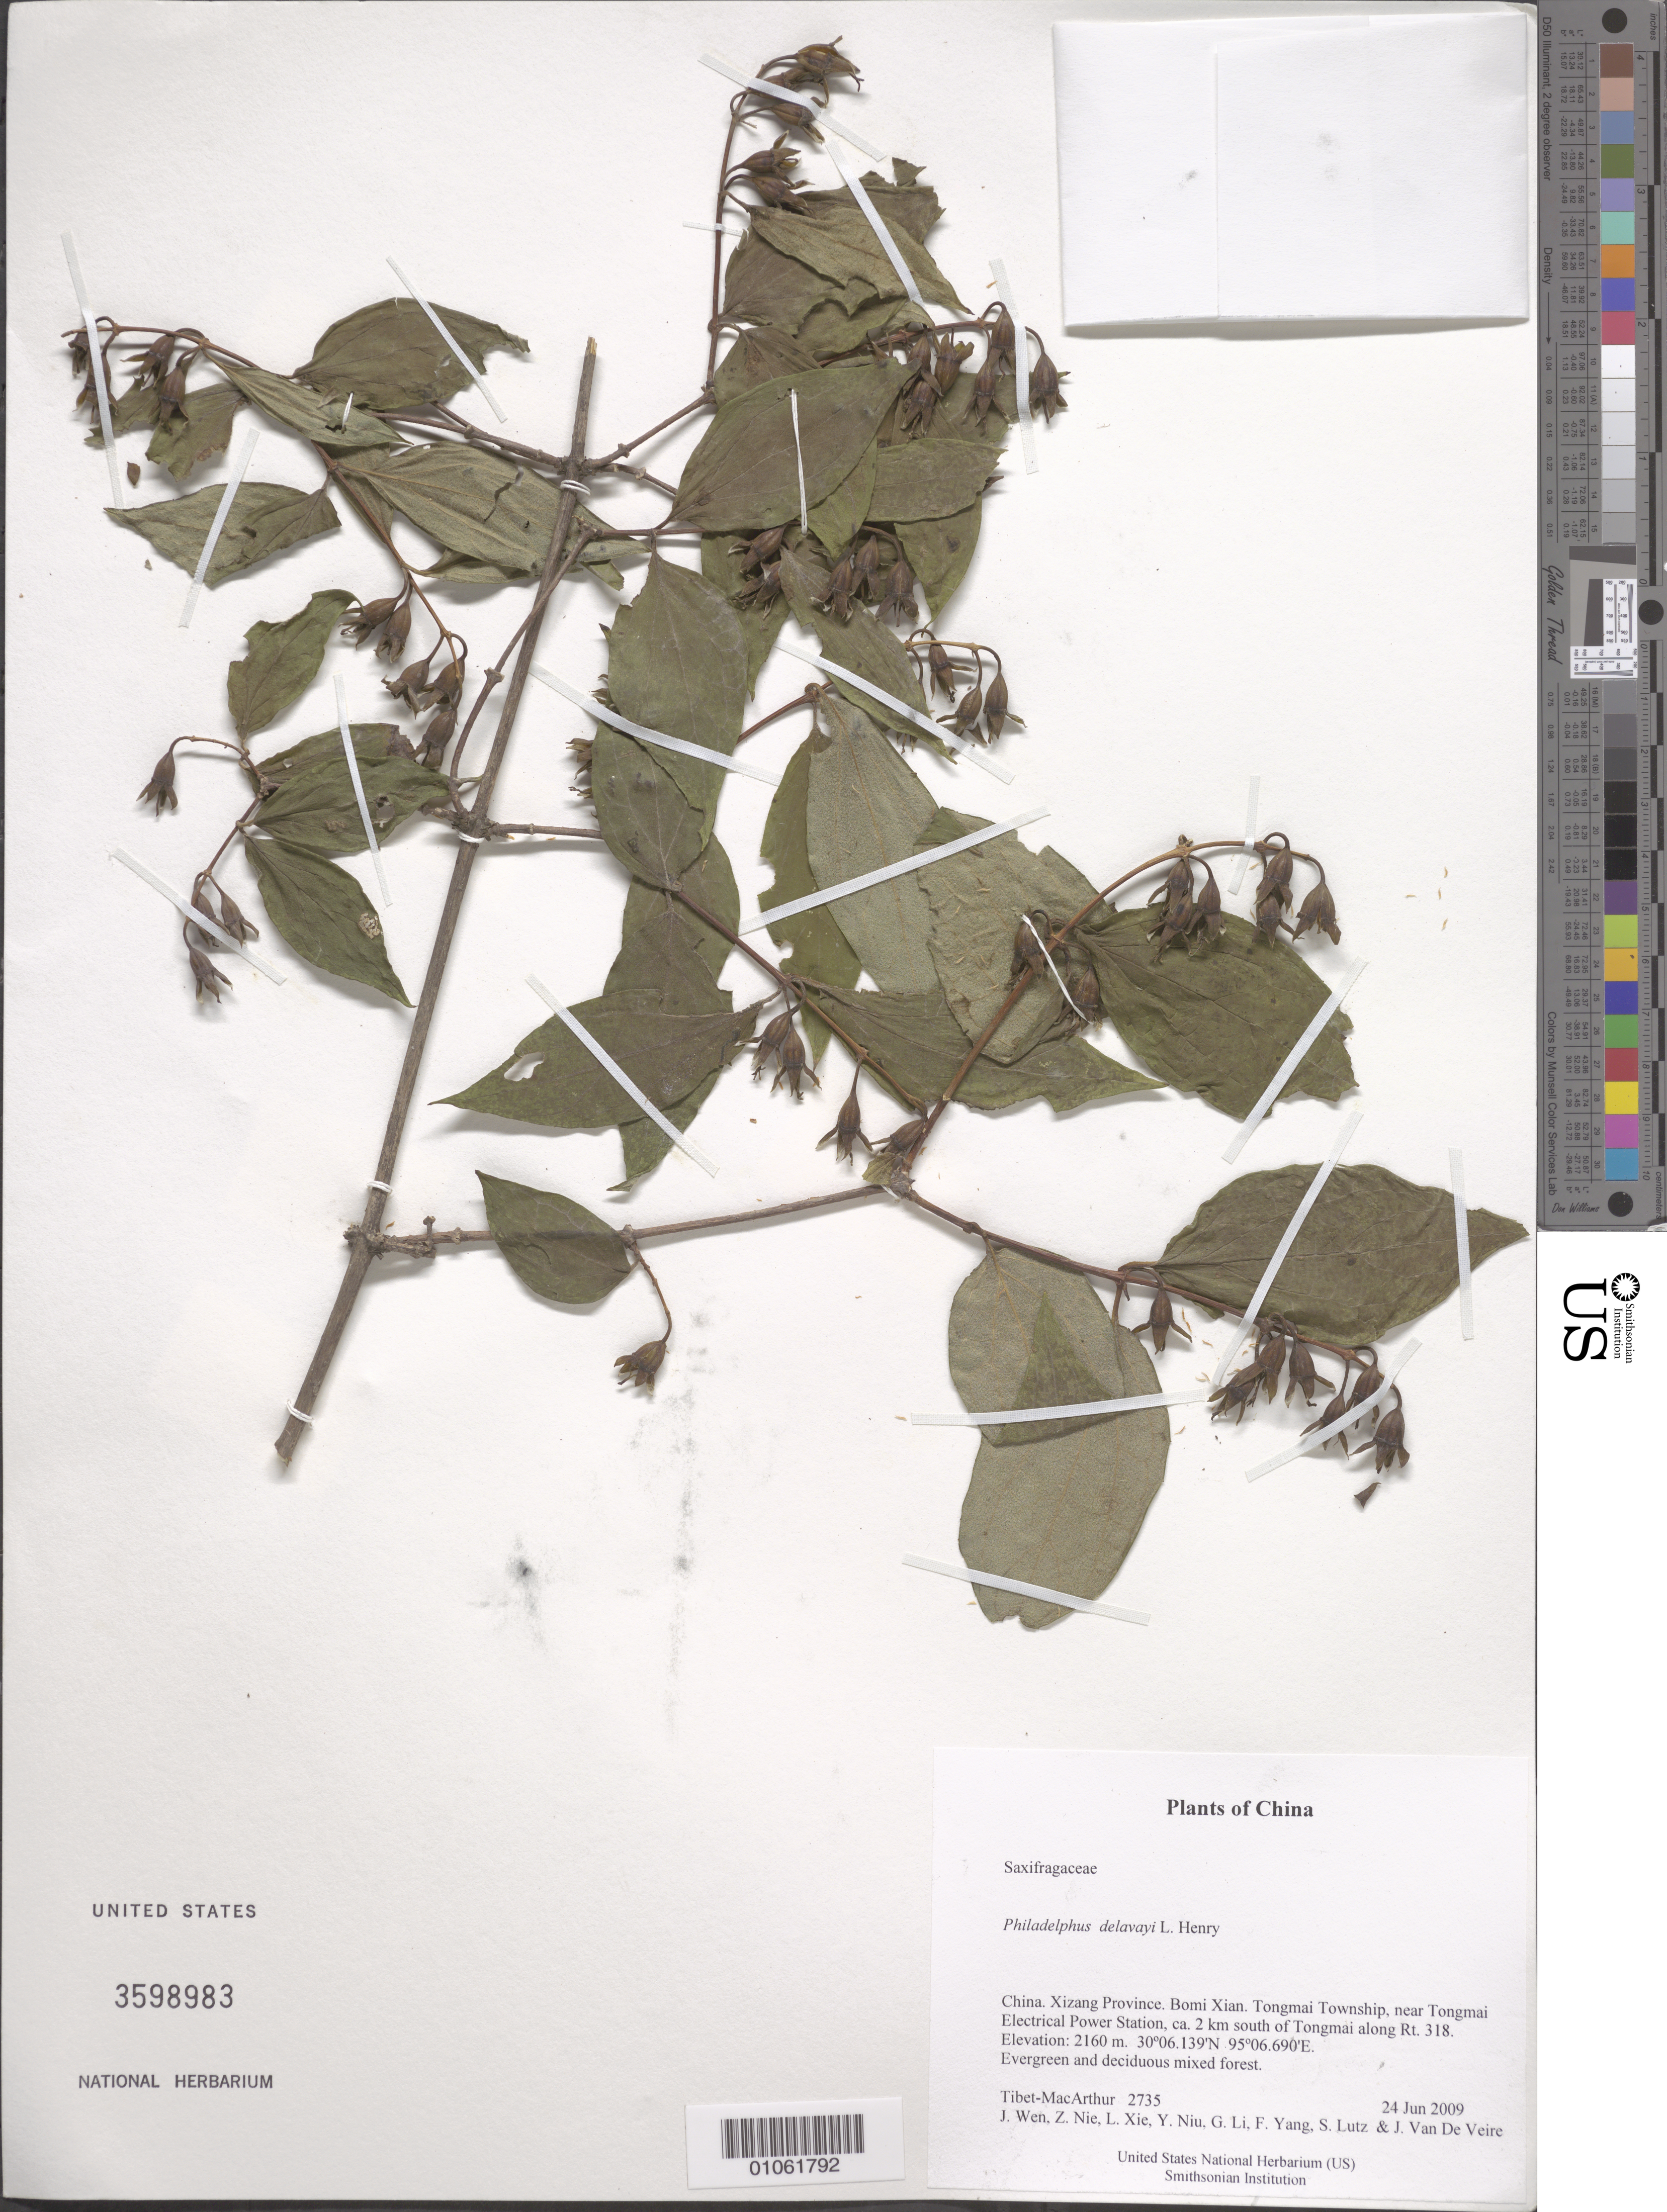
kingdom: Plantae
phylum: Tracheophyta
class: Magnoliopsida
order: Cornales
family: Hydrangeaceae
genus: Philadelphus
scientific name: Philadelphus delavayi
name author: L.Henry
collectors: Tibet-MacArthur, J. Wen, Z. Nie, L. Xie, Y. Niu, G. Li, F. Yang, S. Lutz & J. Van De Veire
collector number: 2735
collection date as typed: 24 Jun 2009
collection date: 2009-06-24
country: China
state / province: Xizang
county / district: Bomi Xian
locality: Tongmai Township, near Tongmai Electrical Power Station, ca. 2 km south of Tongmai along Rt. 318.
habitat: Evergreen and deciduous mixed forest.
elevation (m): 2160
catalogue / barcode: US 3598983